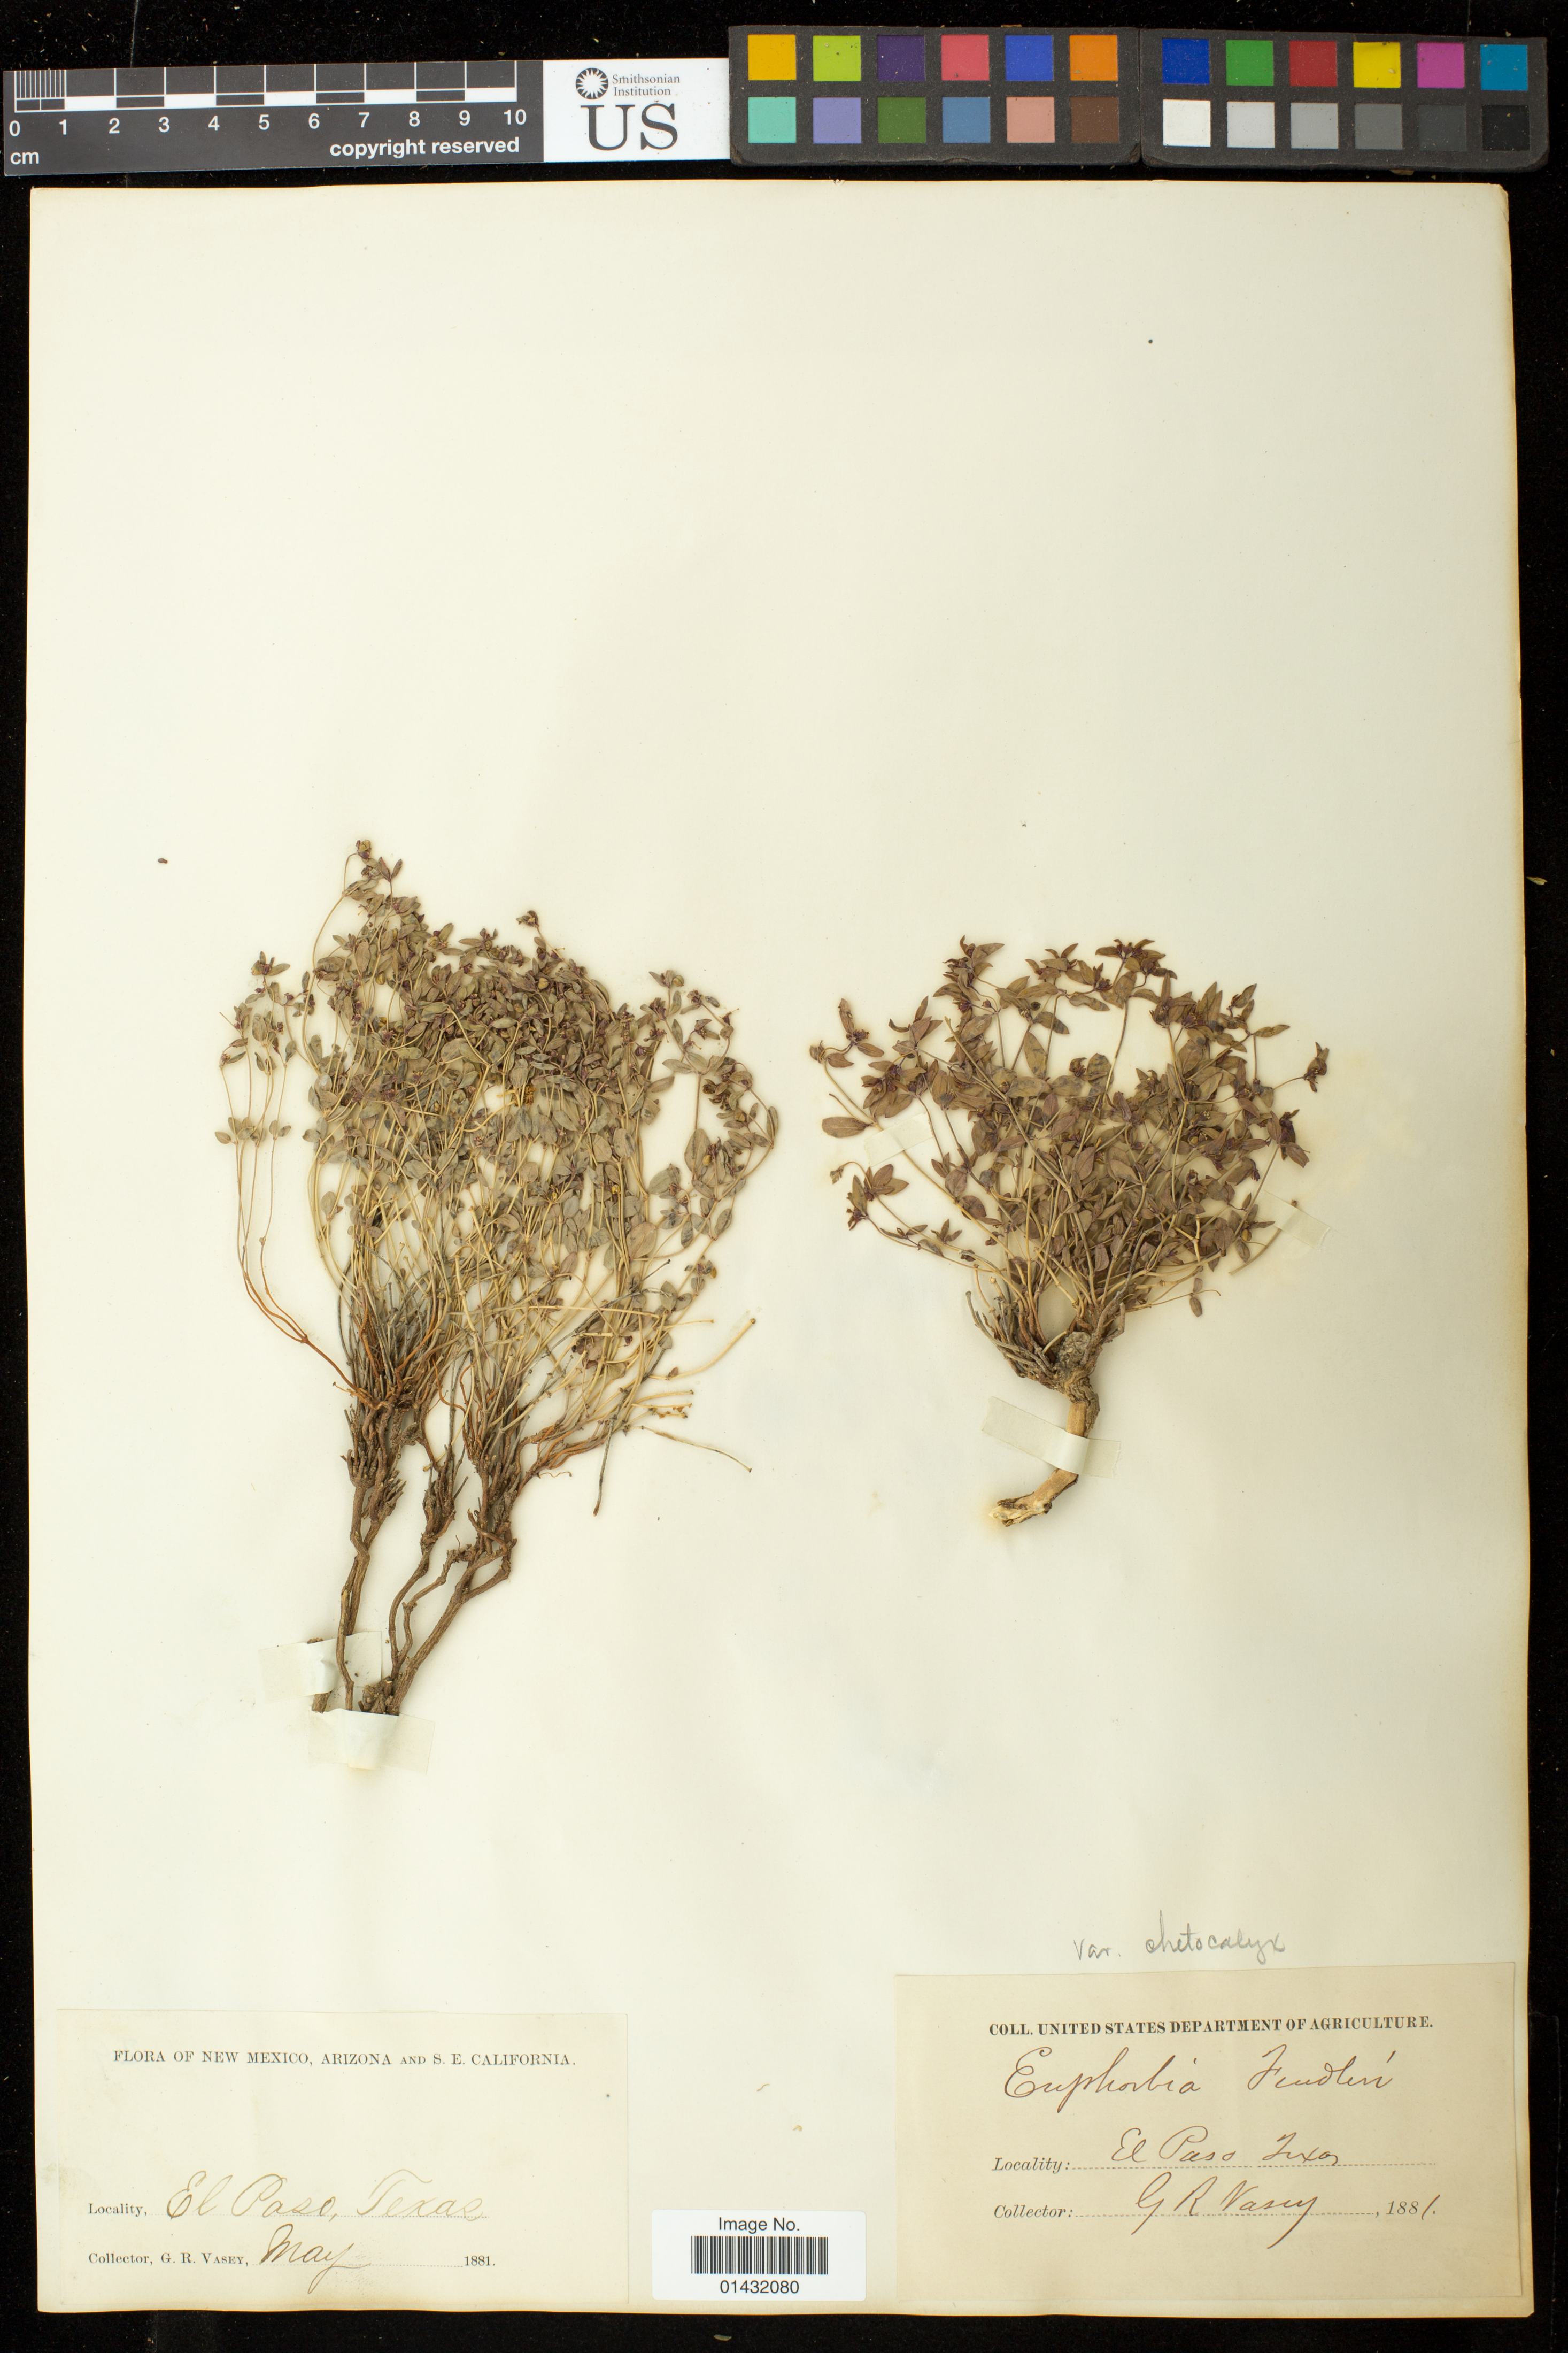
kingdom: Plantae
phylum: Tracheophyta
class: Magnoliopsida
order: Malpighiales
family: Euphorbiaceae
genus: Euphorbia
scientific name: Euphorbia chaetocalyx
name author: Tidestr.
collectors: G. R. Vasey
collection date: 1881-05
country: United States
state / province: Texas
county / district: El Paso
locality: El Paso